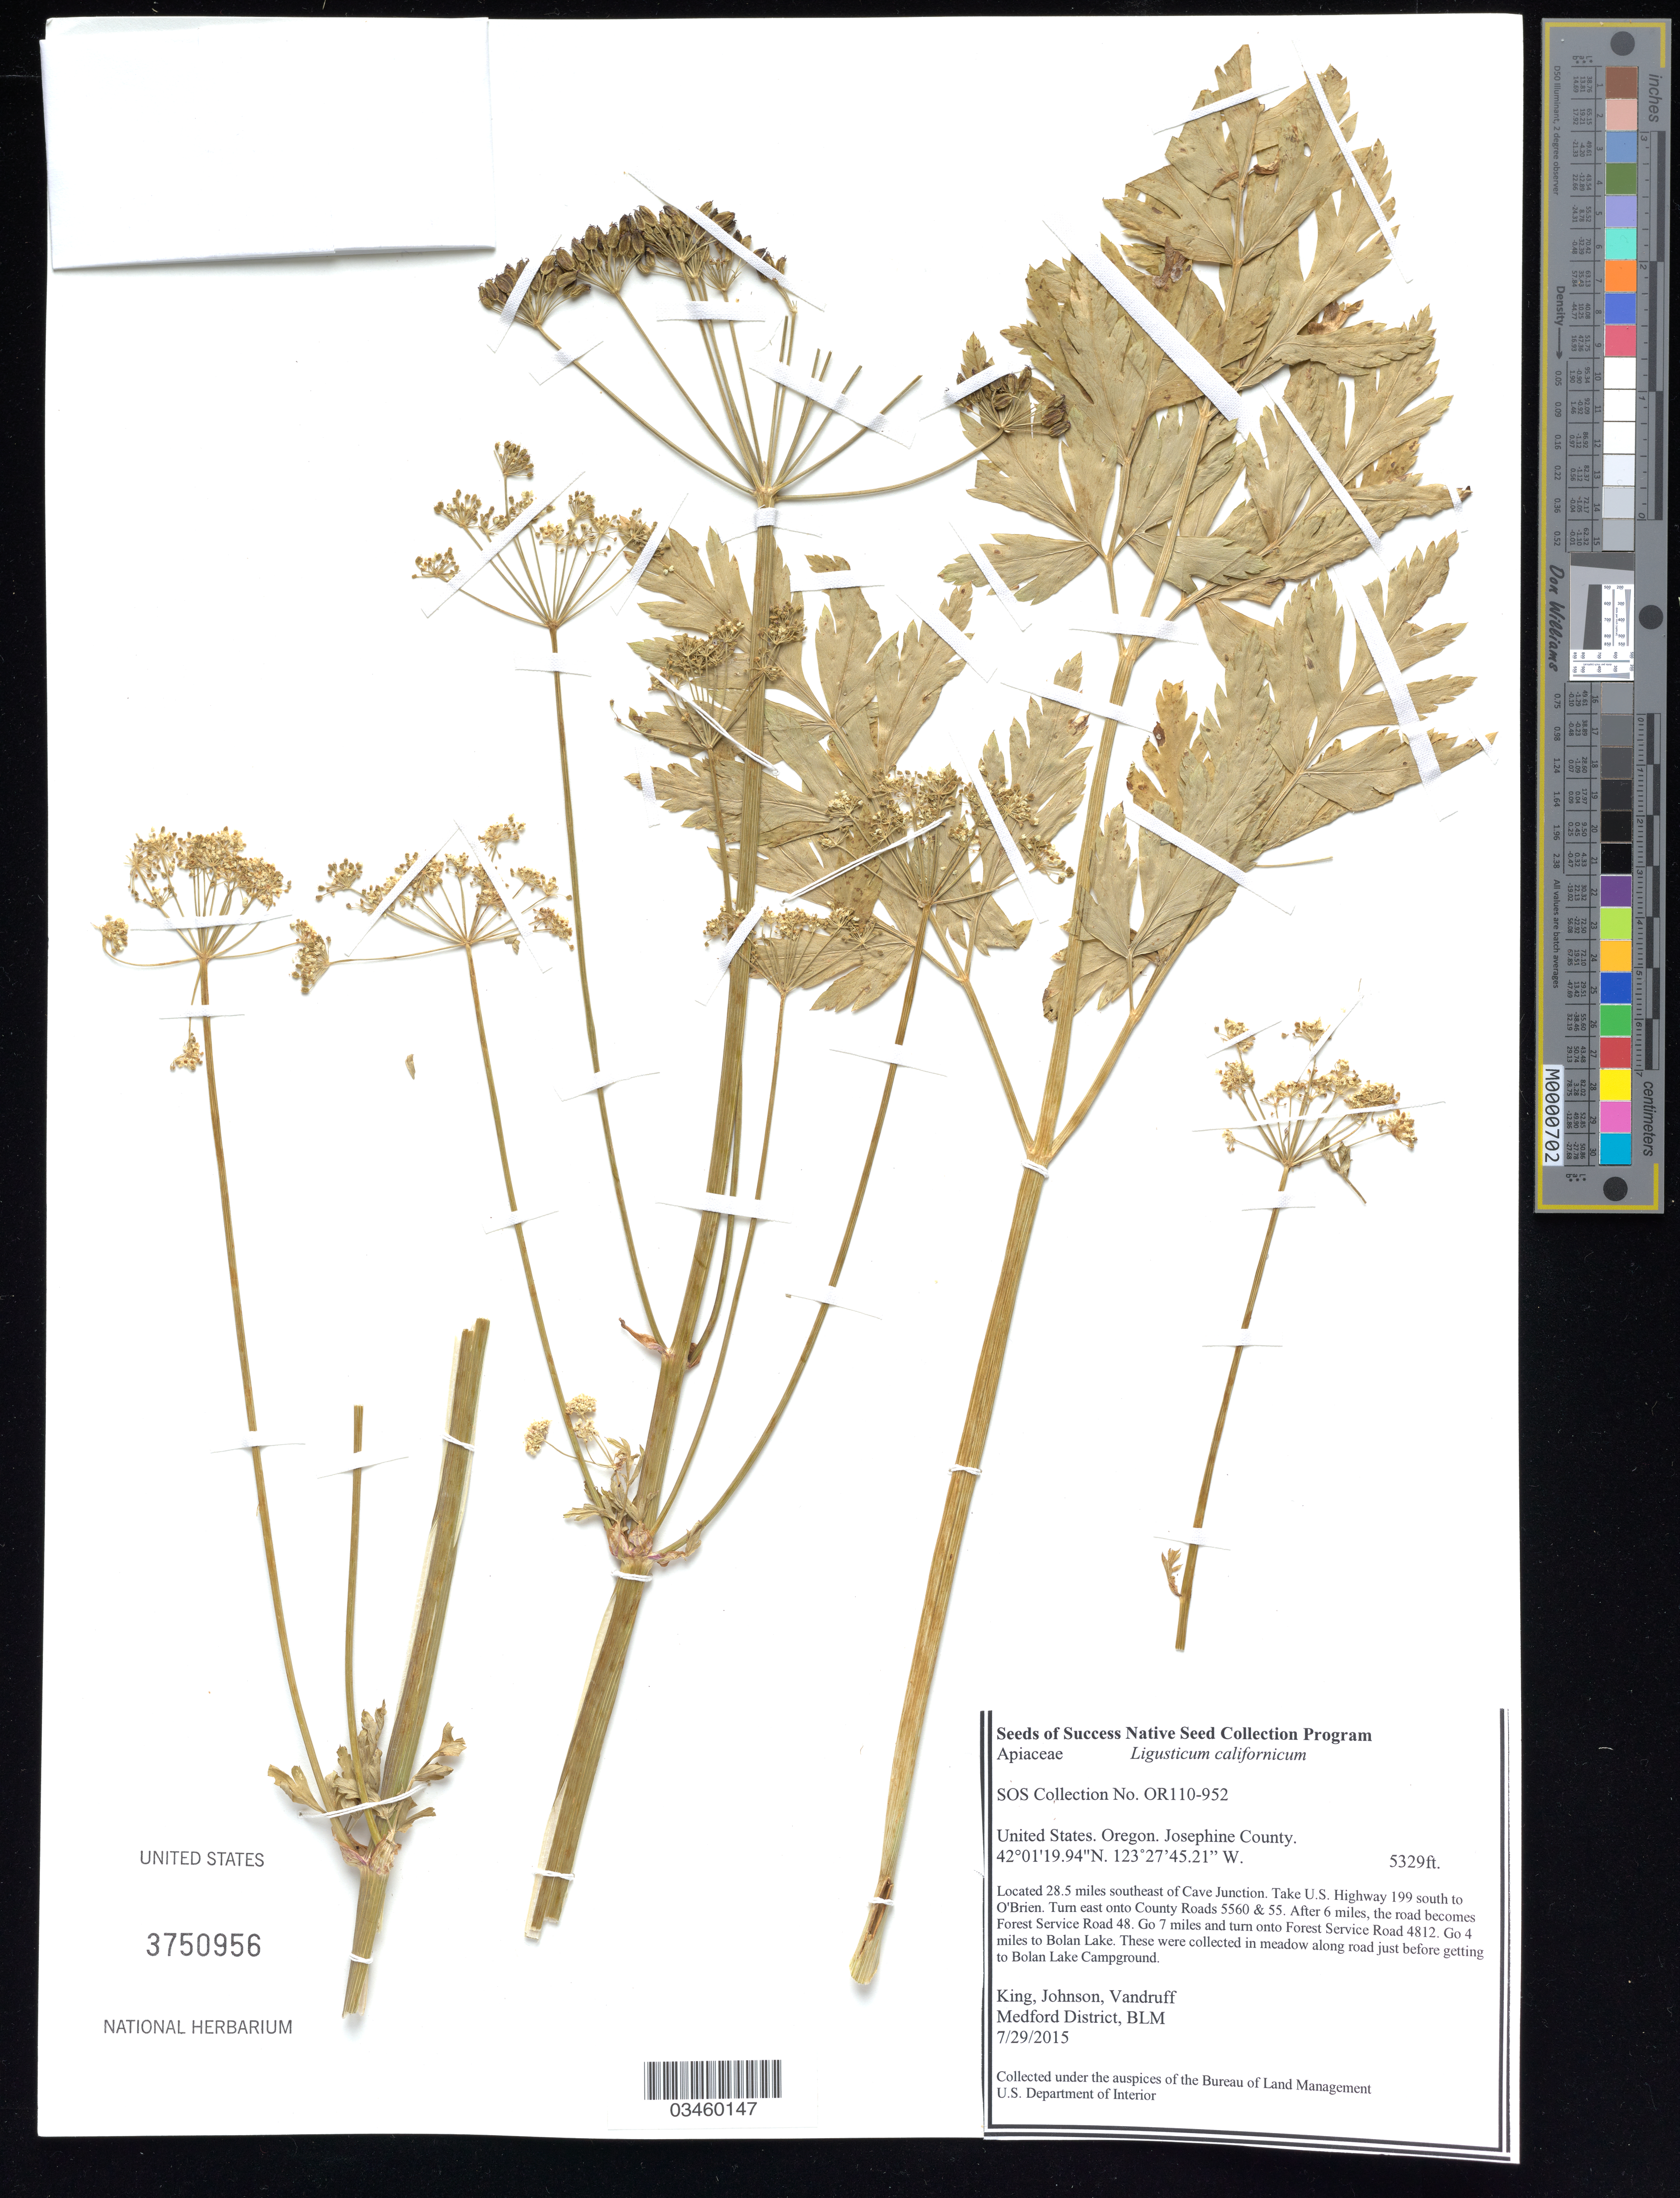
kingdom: Plantae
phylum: Tracheophyta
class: Magnoliopsida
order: Apiales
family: Apiaceae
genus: Ligusticum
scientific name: Ligusticum californicum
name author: J.M. Coult. & Rose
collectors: King, --, -- Johnson & -. Vandruff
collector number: OR110-952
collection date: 2015-07-29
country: United States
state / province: Oregon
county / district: Josephine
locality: Bolan Lake, Meadow below lake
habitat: Montane meadow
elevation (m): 1624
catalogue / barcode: US 3750956